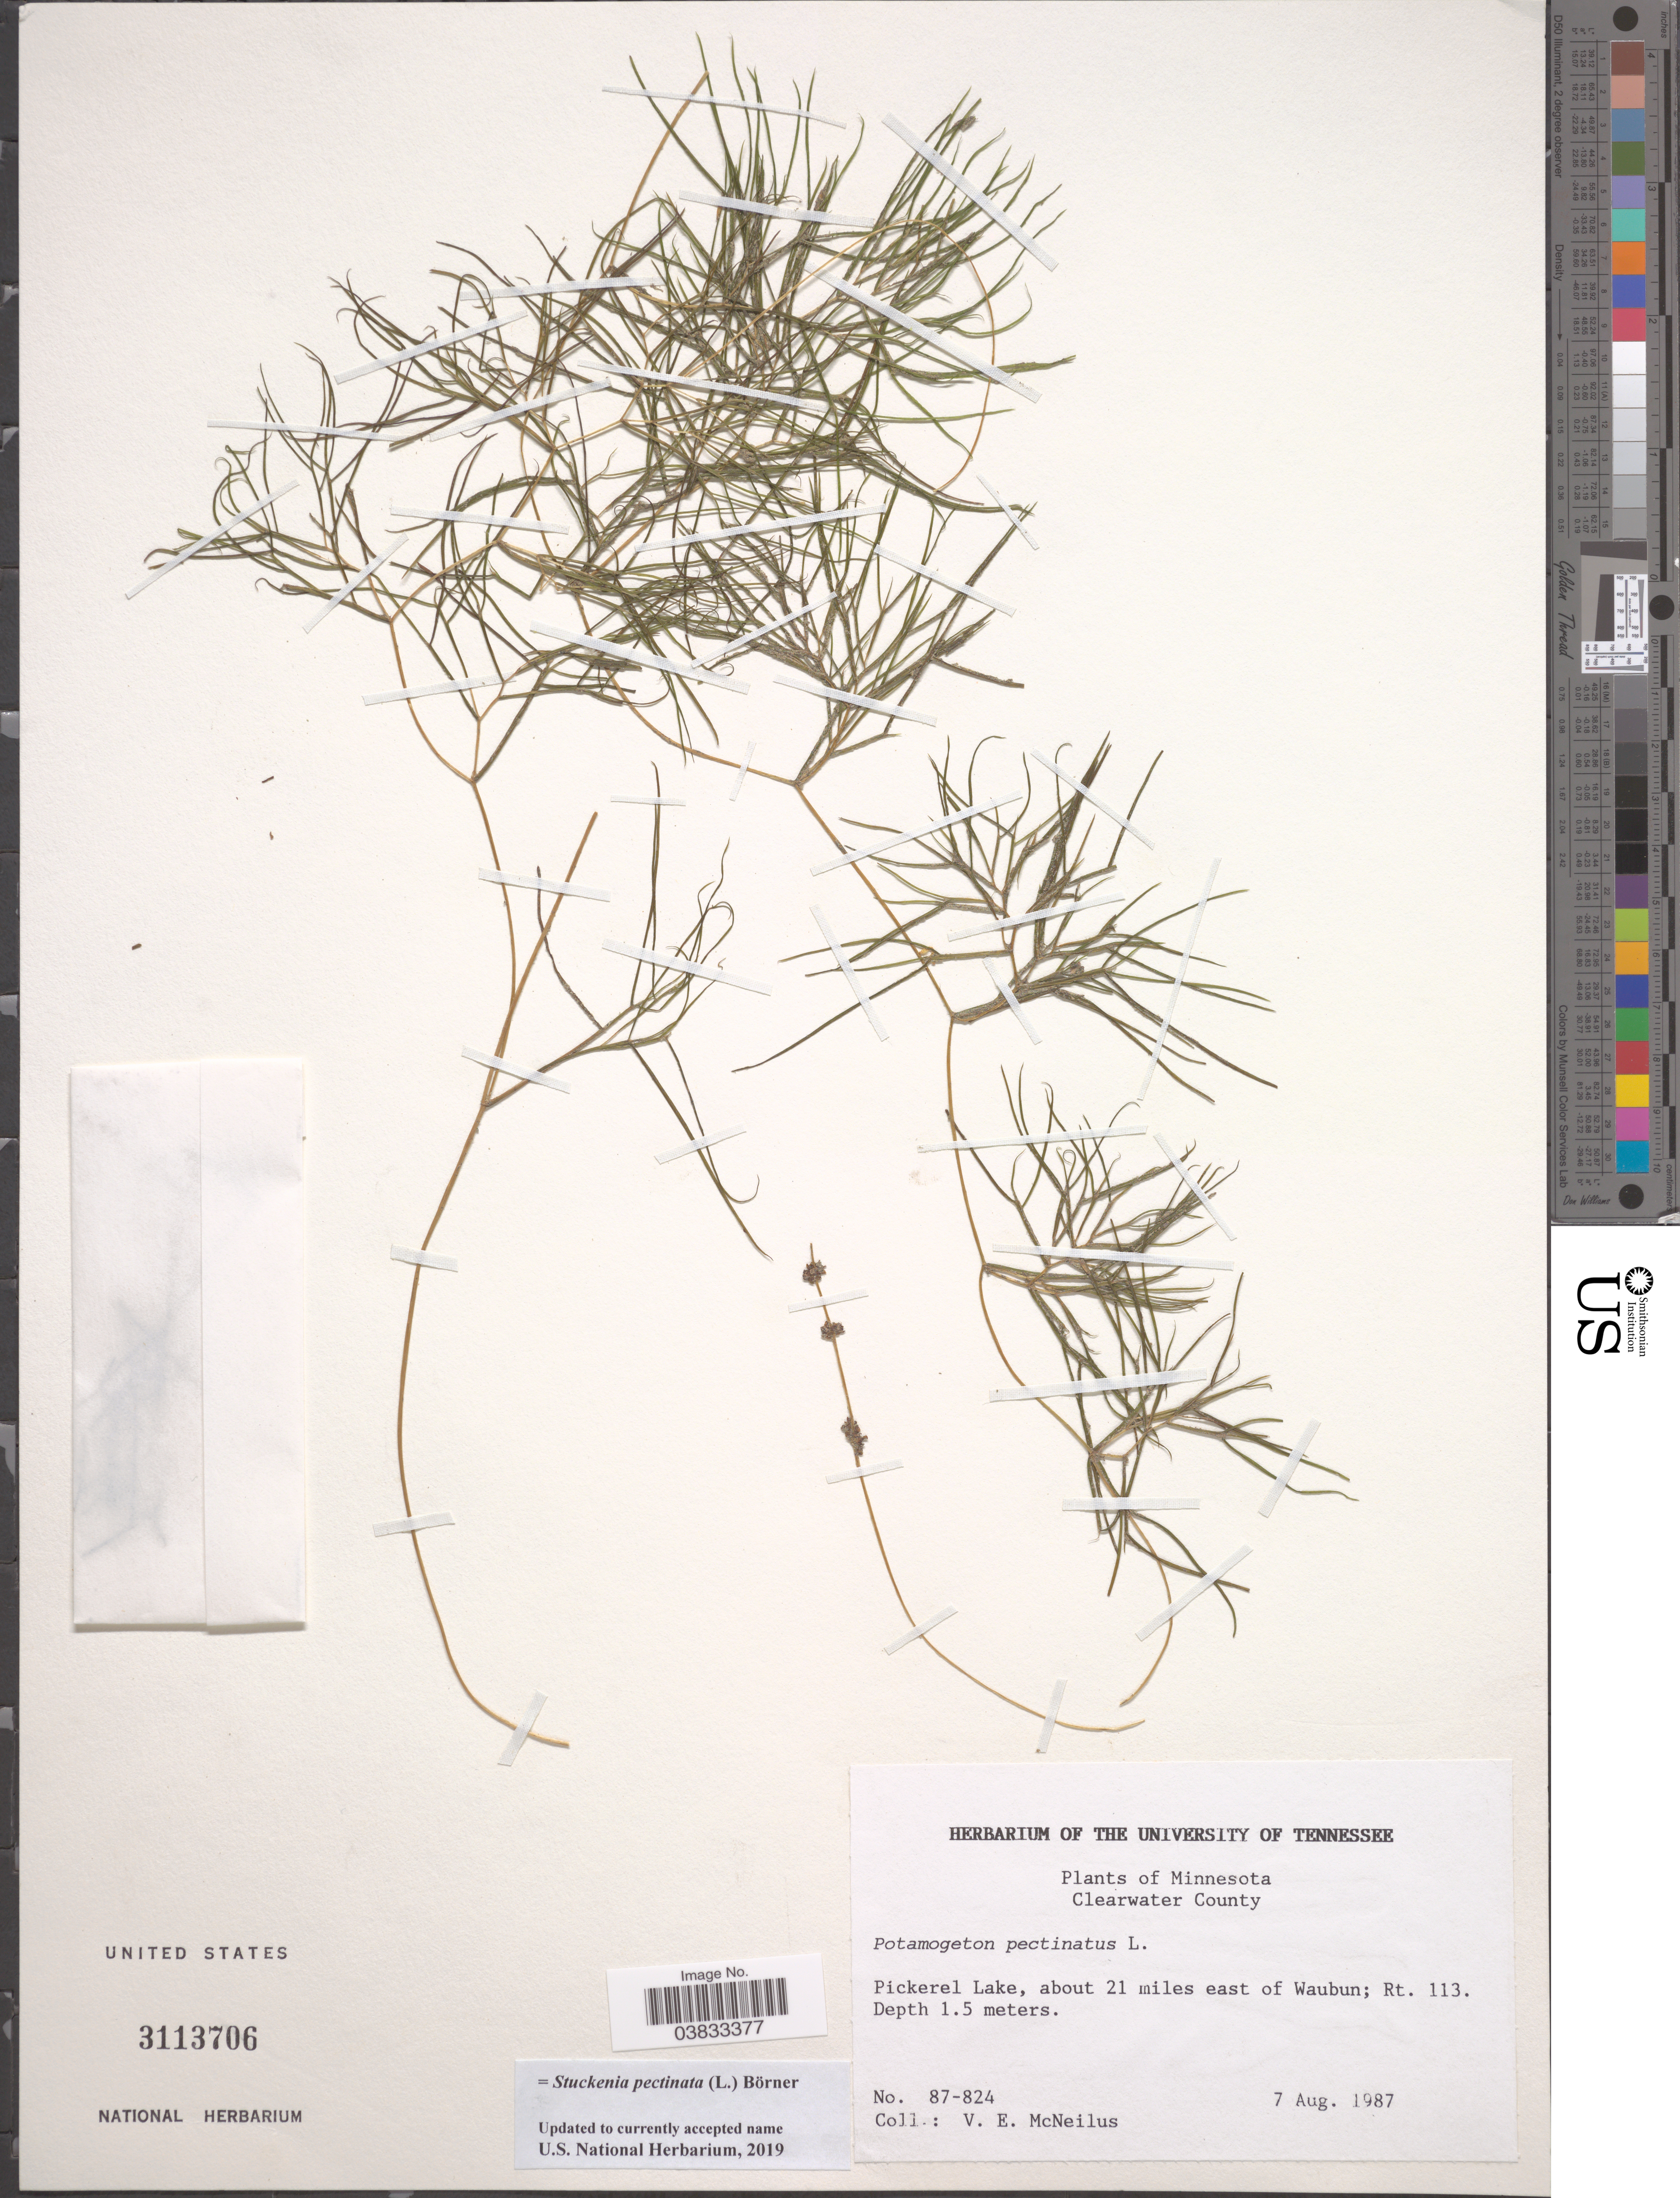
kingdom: Plantae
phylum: Tracheophyta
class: Liliopsida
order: Alismatales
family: Potamogetonaceae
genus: Stuckenia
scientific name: Stuckenia pectinata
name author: (L.) Börner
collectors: V. Mcneilus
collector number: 87-824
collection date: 1987-08-07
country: United States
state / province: Minnesota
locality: Clearwater County. Pickerel Lake, about 21 miles east of Waubun; Rt. 113.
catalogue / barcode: US 3113706